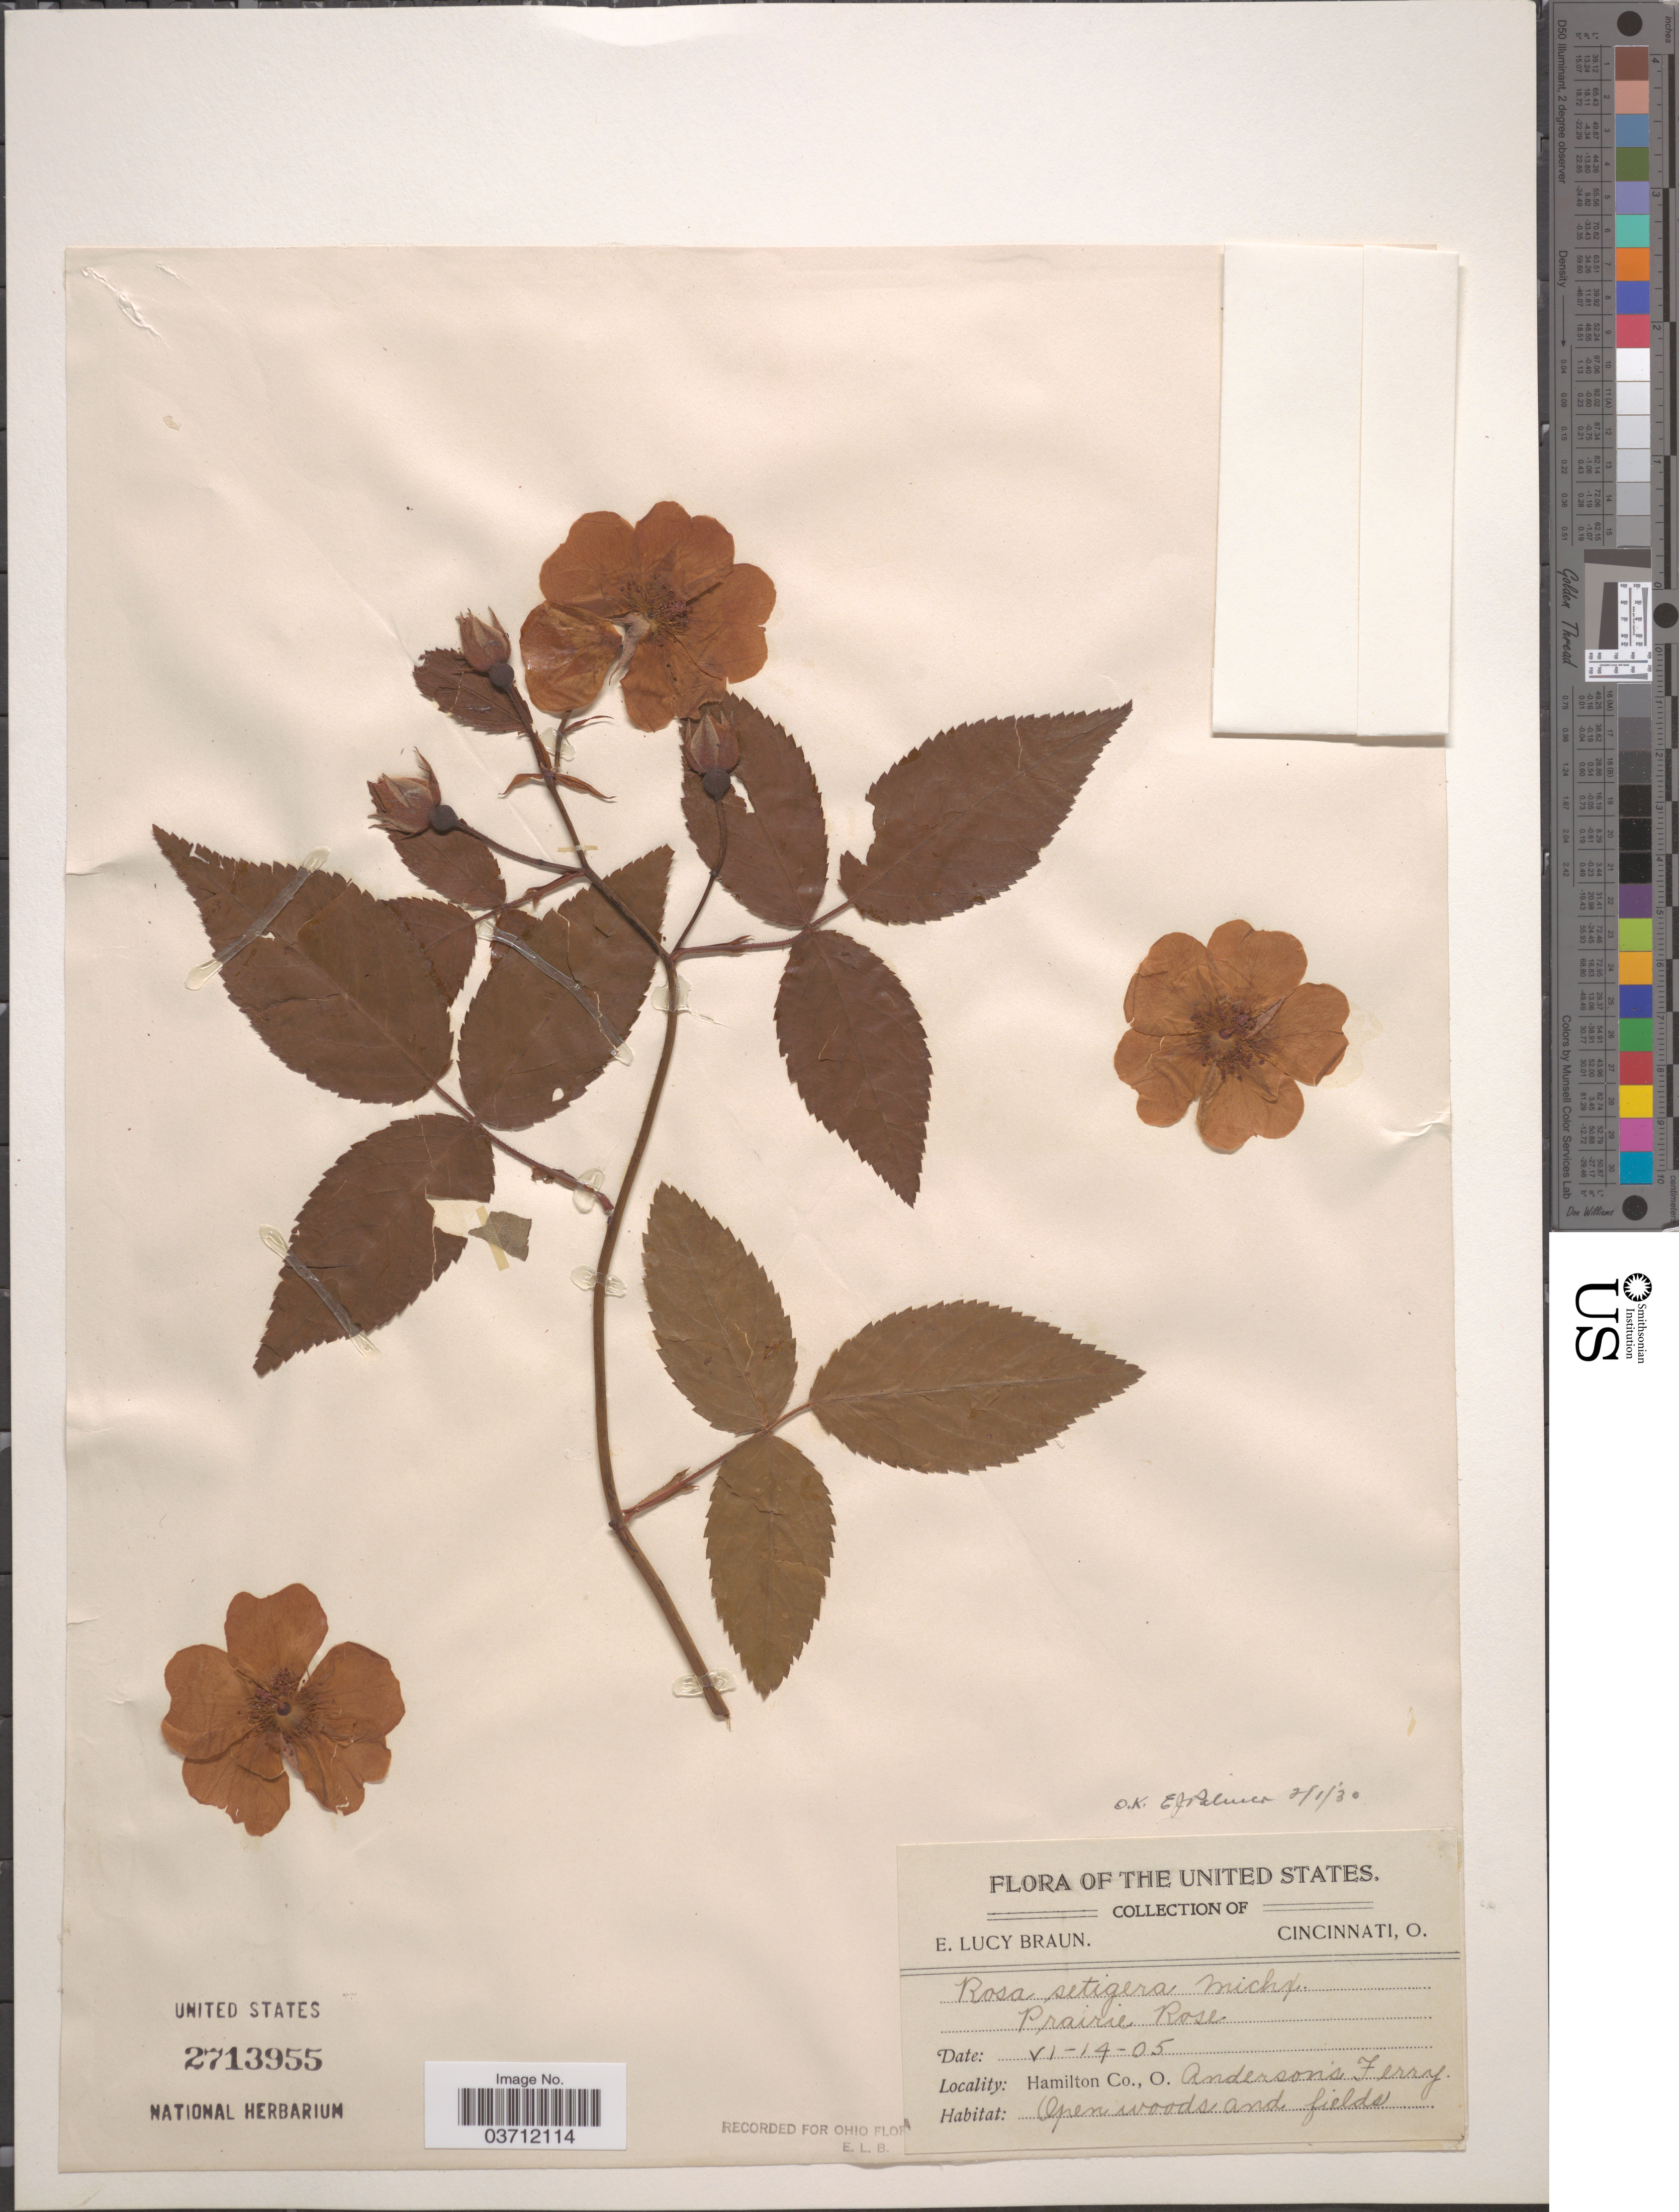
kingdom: Plantae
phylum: Tracheophyta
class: Magnoliopsida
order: Rosales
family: Rosaceae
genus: Rosa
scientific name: Rosa setigera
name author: Michx.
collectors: E. L. Braun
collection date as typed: Transcribed d/m/y: 14/6/5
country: United States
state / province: Ohio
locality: Hamilton Co. Anderson's Ferry.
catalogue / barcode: US 2713955